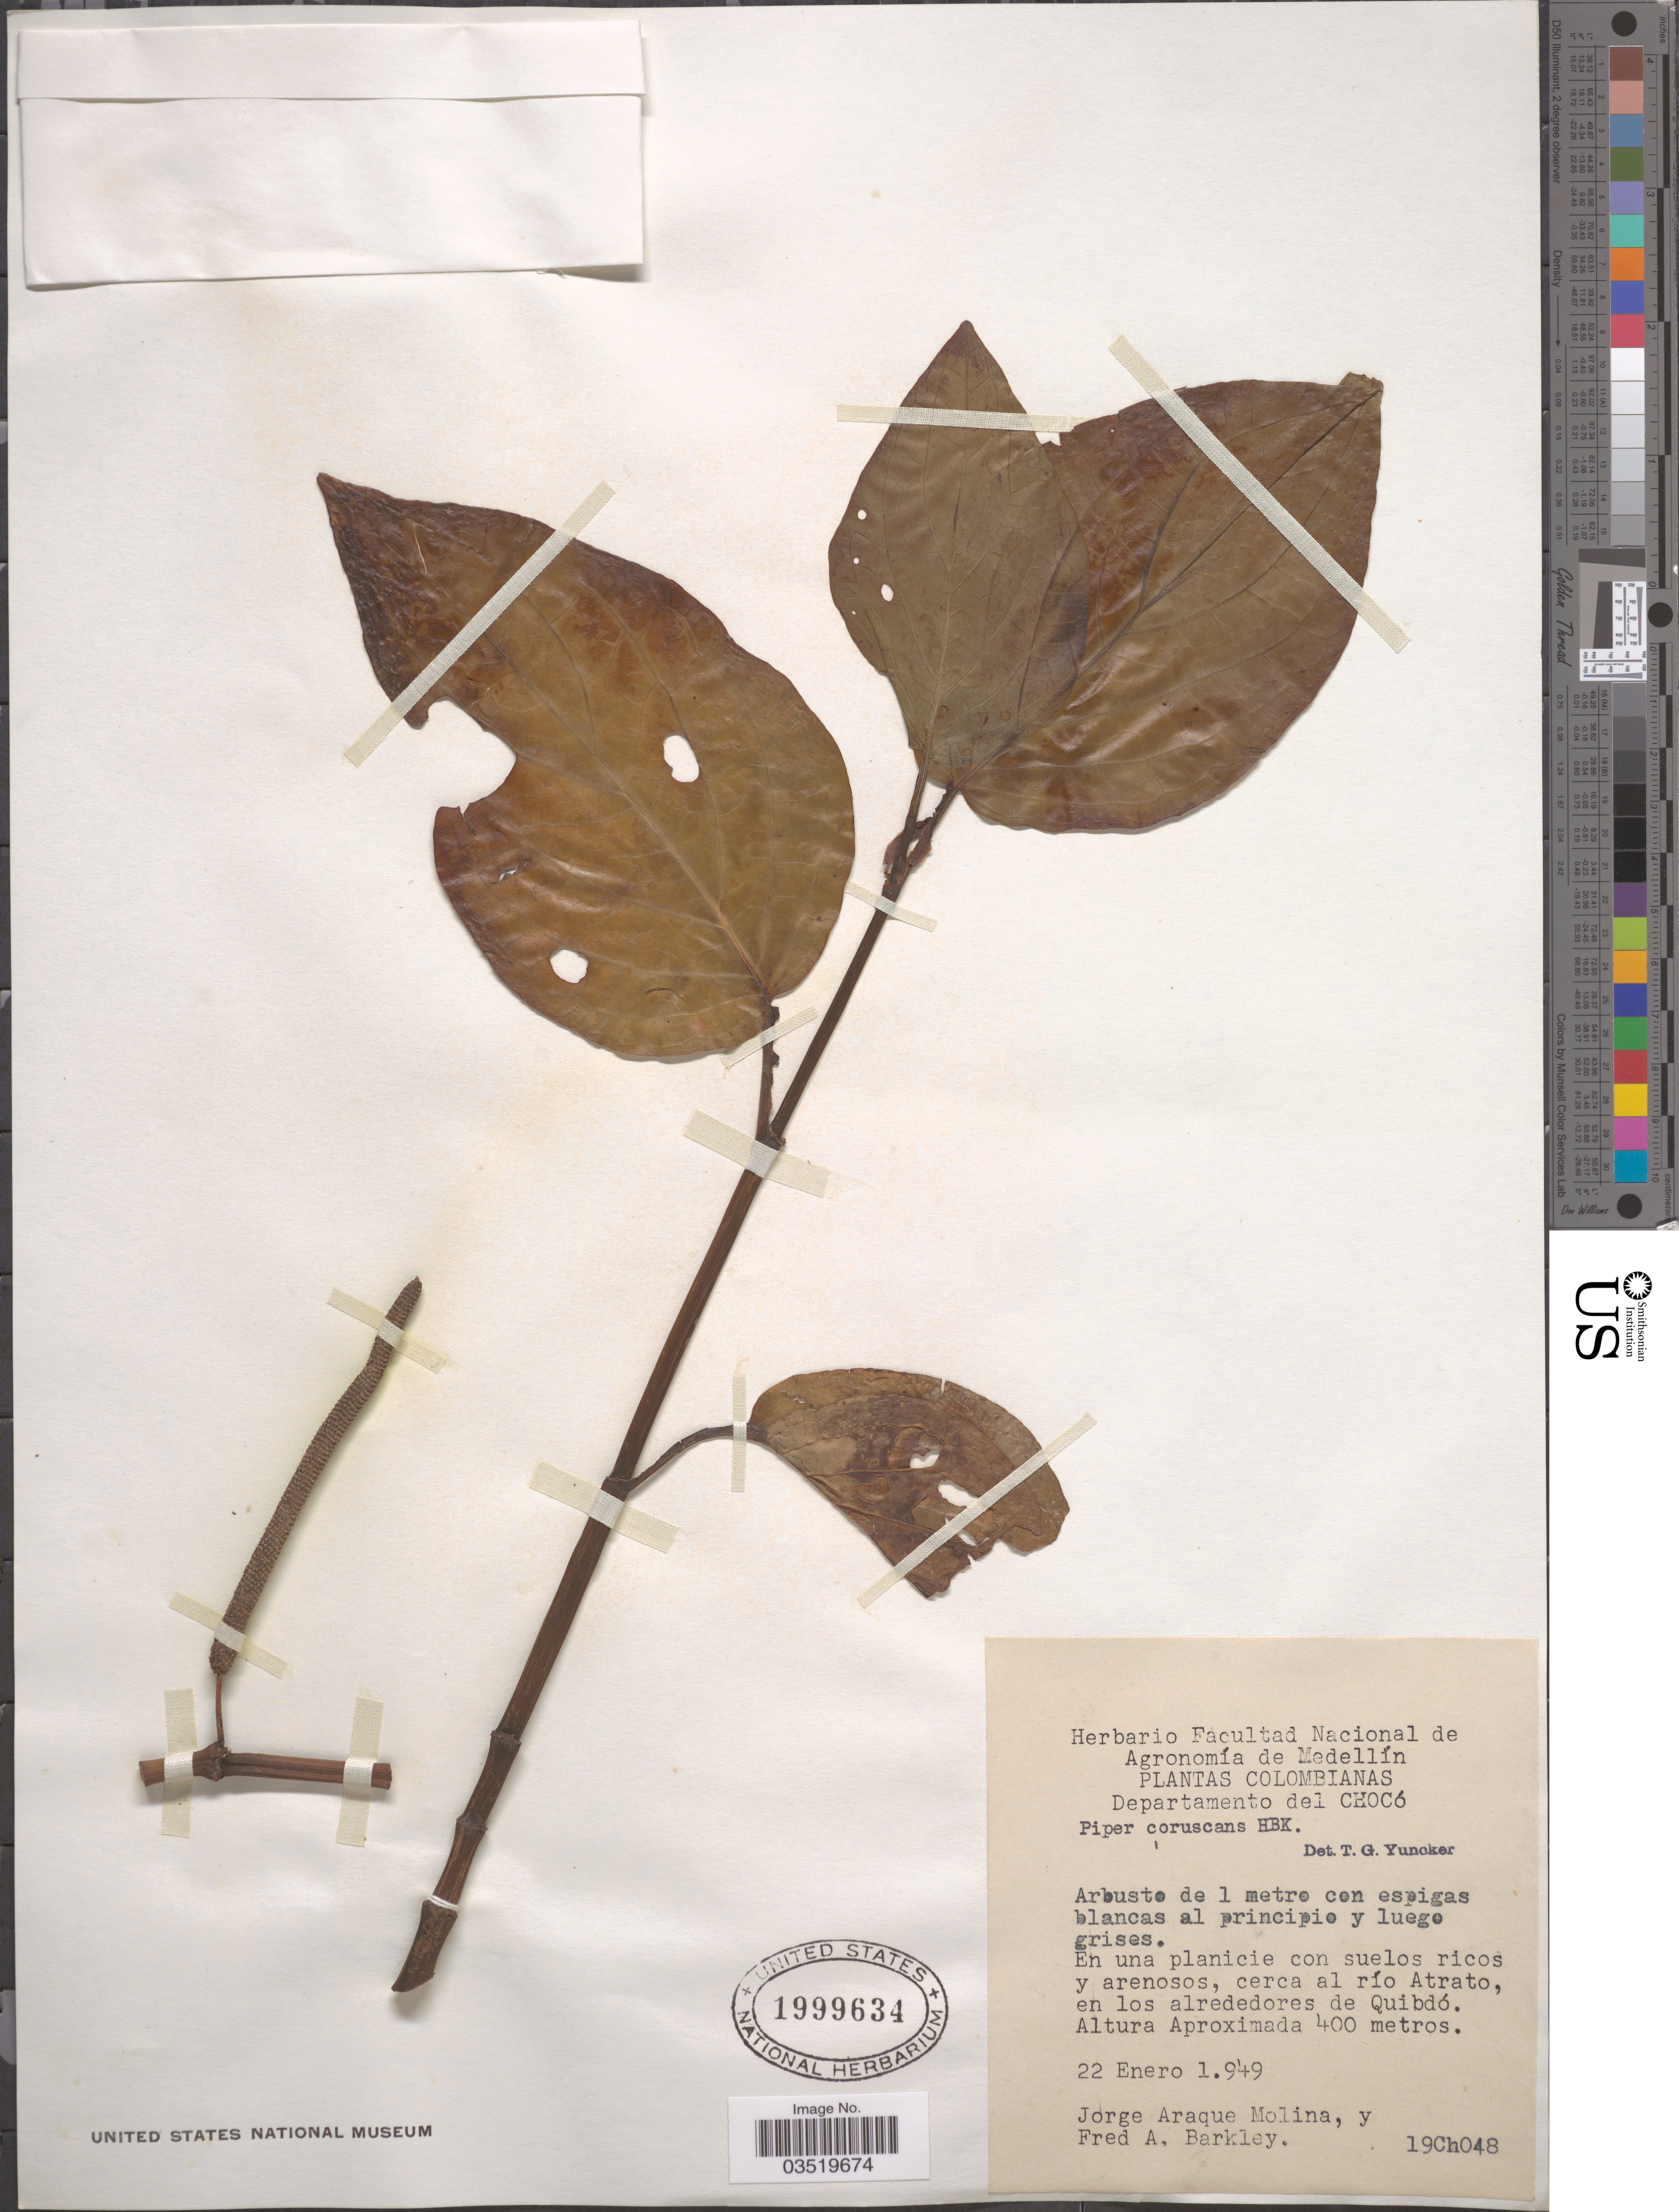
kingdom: Plantae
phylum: Tracheophyta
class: Magnoliopsida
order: Piperales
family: Piperaceae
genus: Piper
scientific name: Piper coruscans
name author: Kunth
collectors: J. A. Molina & F. A. Barkley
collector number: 19Ch048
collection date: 1949-01-22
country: Colombia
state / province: Chocó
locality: Departamento del Chocó. En una planicie con suelos ricos y arenosos, cerca al río Atrato, en los alrededores de Quibdó.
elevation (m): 400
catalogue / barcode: US 1999634